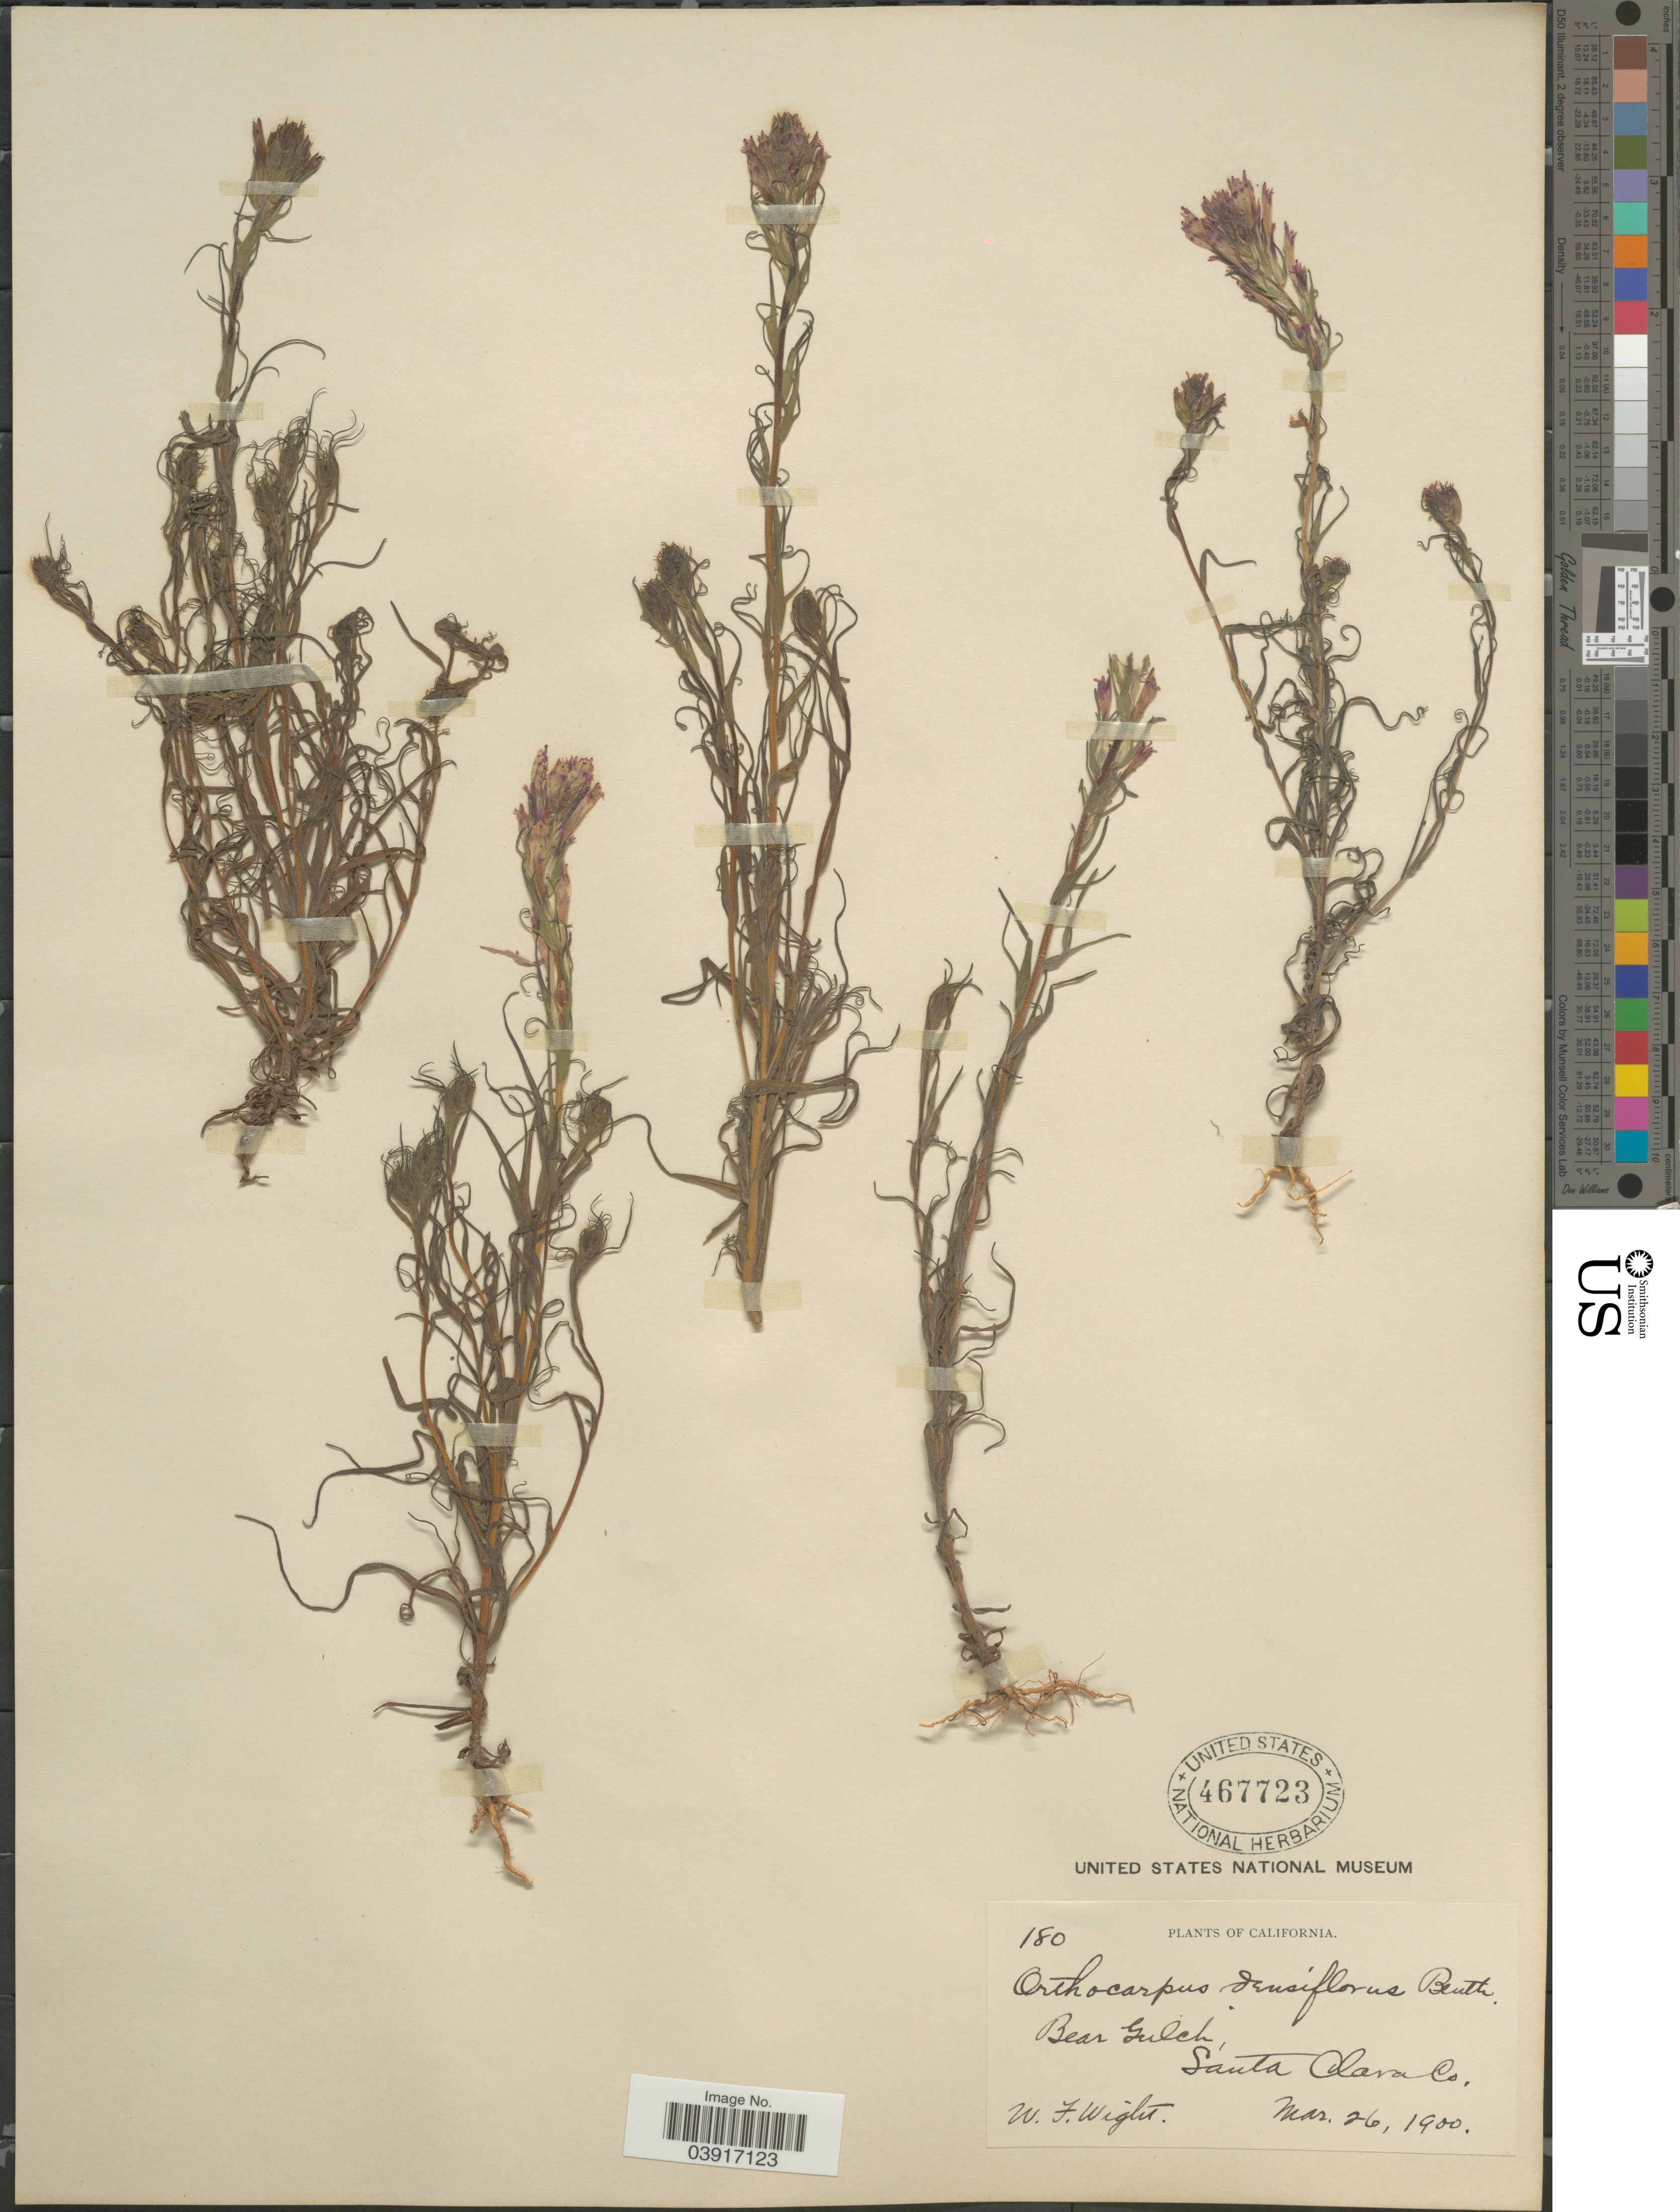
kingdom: Plantae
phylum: Tracheophyta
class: Magnoliopsida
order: Lamiales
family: Orobanchaceae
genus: Orthocarpus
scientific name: Orthocarpus densiflorus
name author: Benth.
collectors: W. Wight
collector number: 180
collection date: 1900-03-26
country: United States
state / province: California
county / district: Santa Clara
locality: Bear Gulch, Santa Clara Co.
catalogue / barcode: US 467723